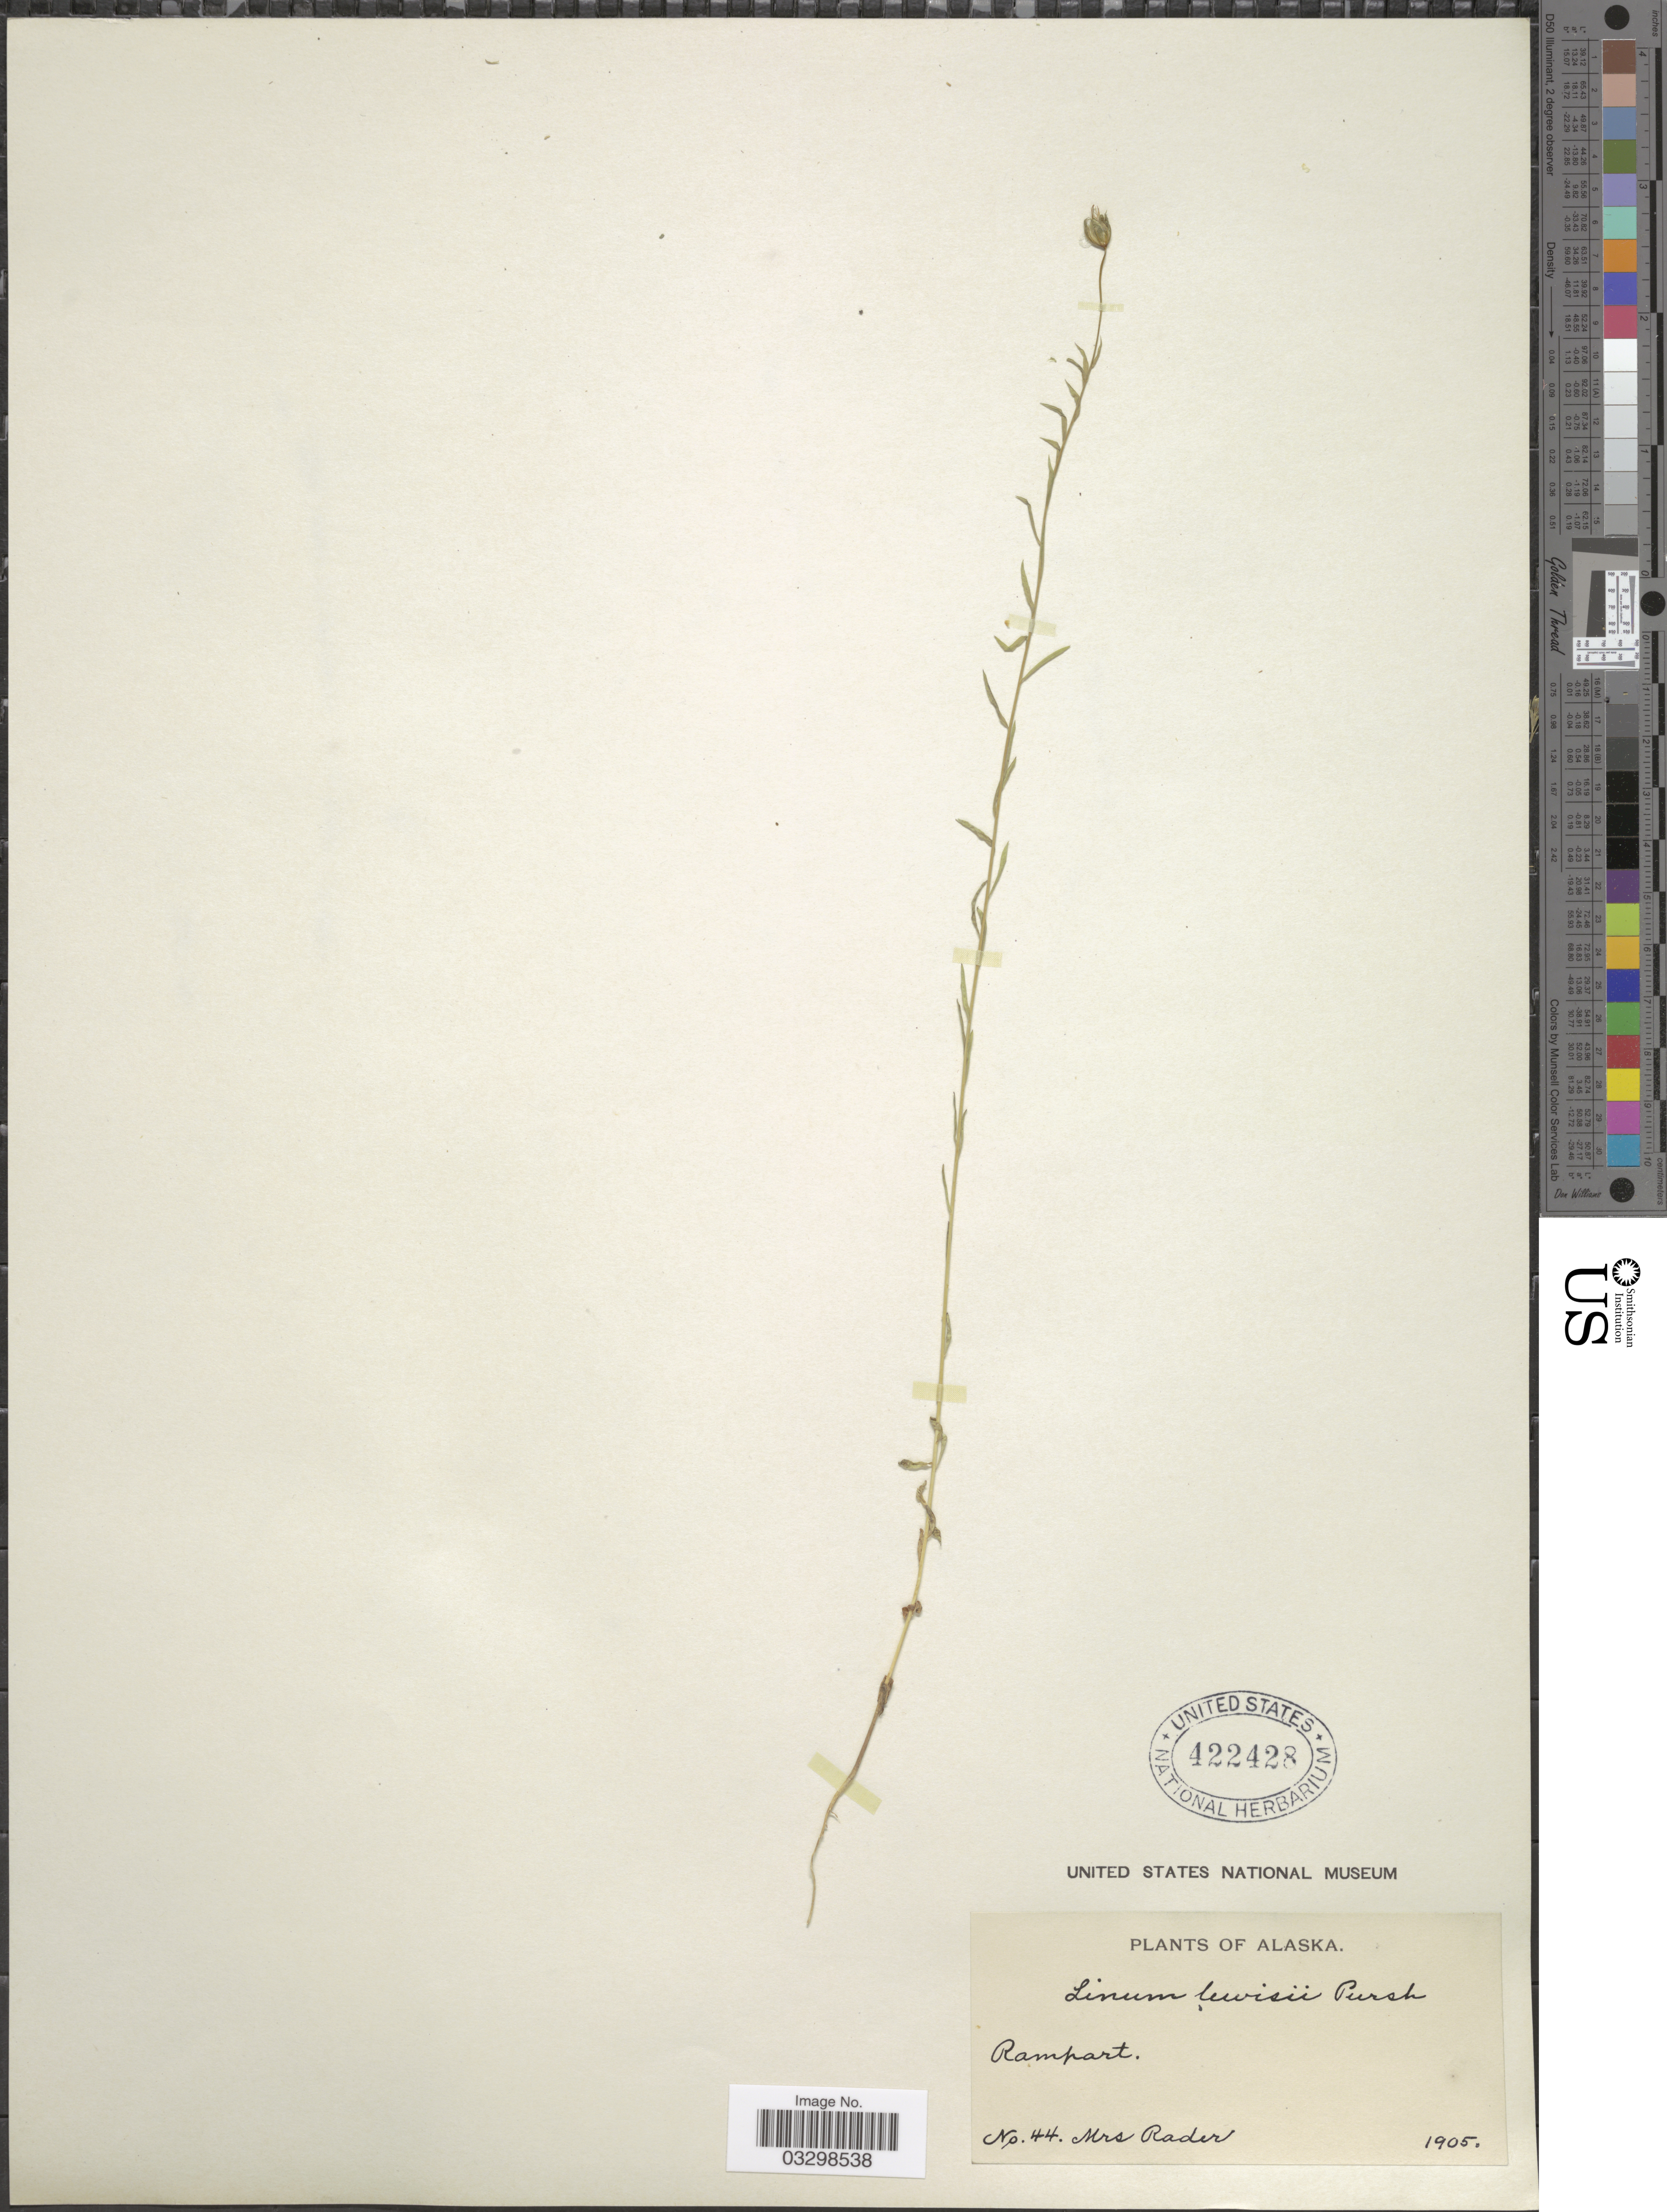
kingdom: Plantae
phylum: Tracheophyta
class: Magnoliopsida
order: Malpighiales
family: Linaceae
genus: Linum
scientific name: Linum lewisii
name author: Pursh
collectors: Mrs. Rader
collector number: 44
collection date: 1905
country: United States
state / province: Alaska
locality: Rampart.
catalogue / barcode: US 422428